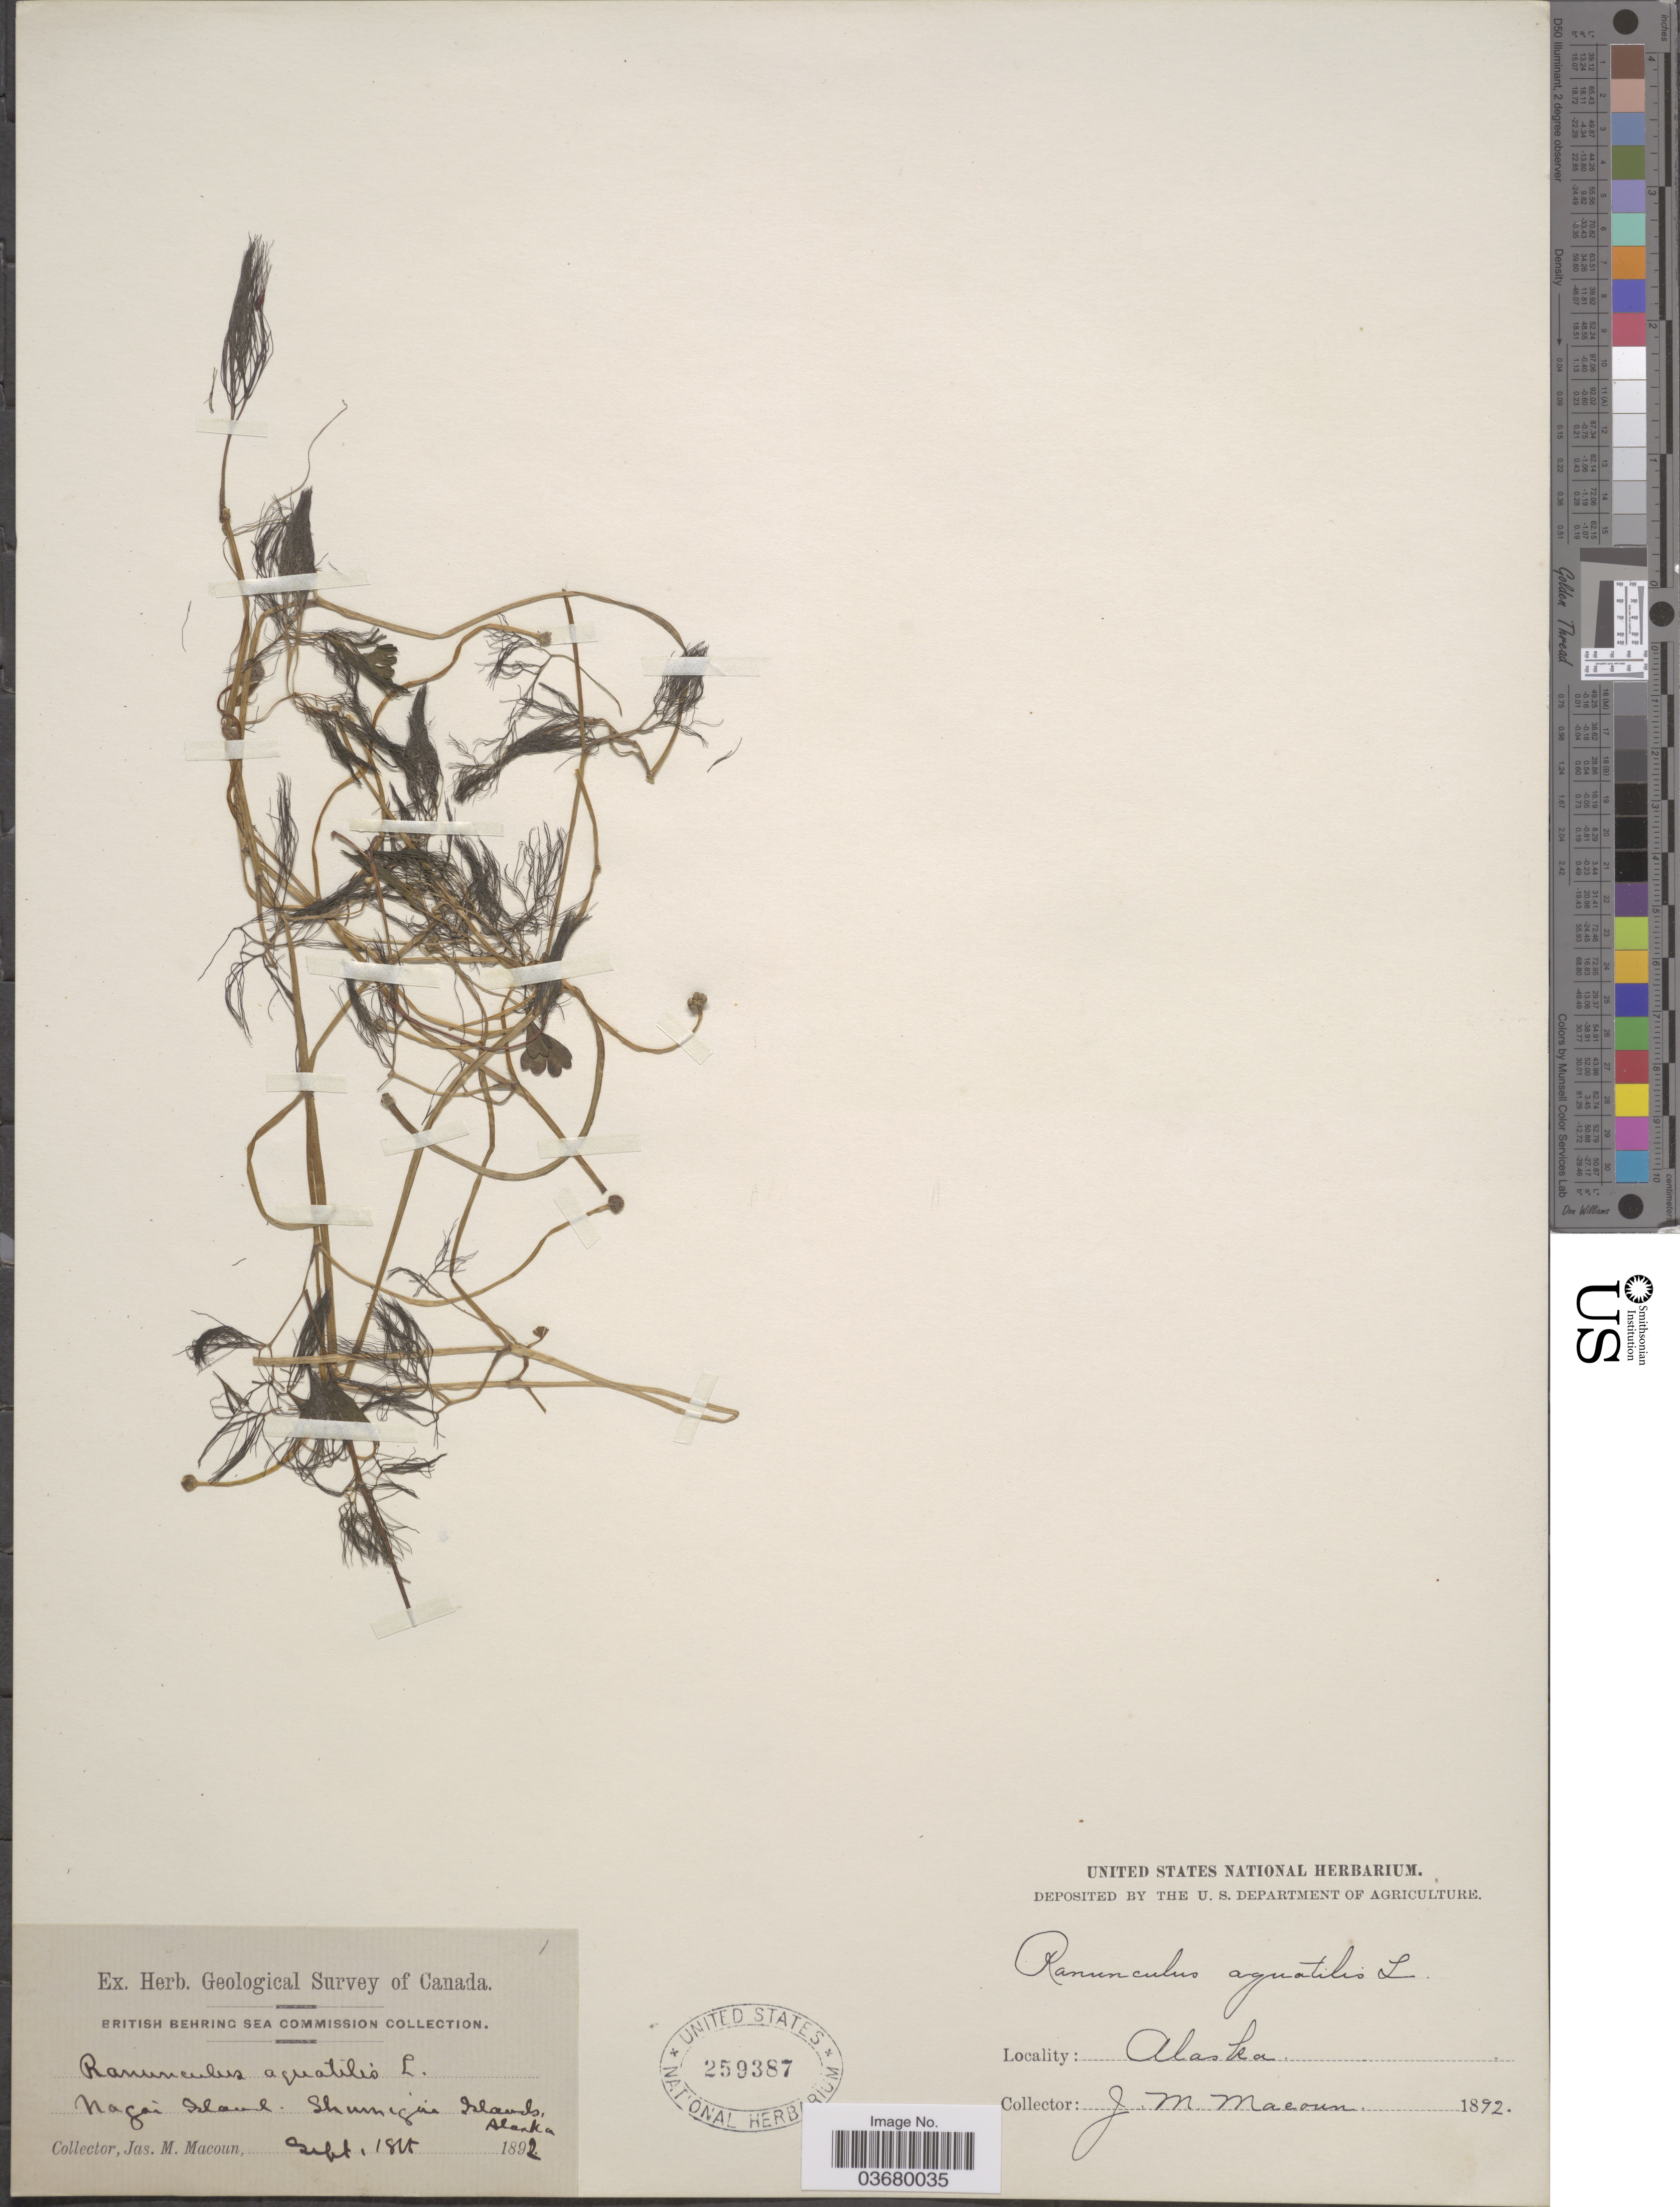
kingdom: Plantae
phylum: Tracheophyta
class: Magnoliopsida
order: Ranunculales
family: Ranunculaceae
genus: Ranunculus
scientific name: Ranunculus mongolicus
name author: (Krylov) Serg.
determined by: Strong, Mark T., (BOT), Smithsonian Institution - National Museum of Natural History (UNITED STATES)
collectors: J. M. Macoun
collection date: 1892-09-18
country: United States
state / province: Alaska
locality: Nagai Island. Shumagin Islands.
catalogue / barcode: US 259387